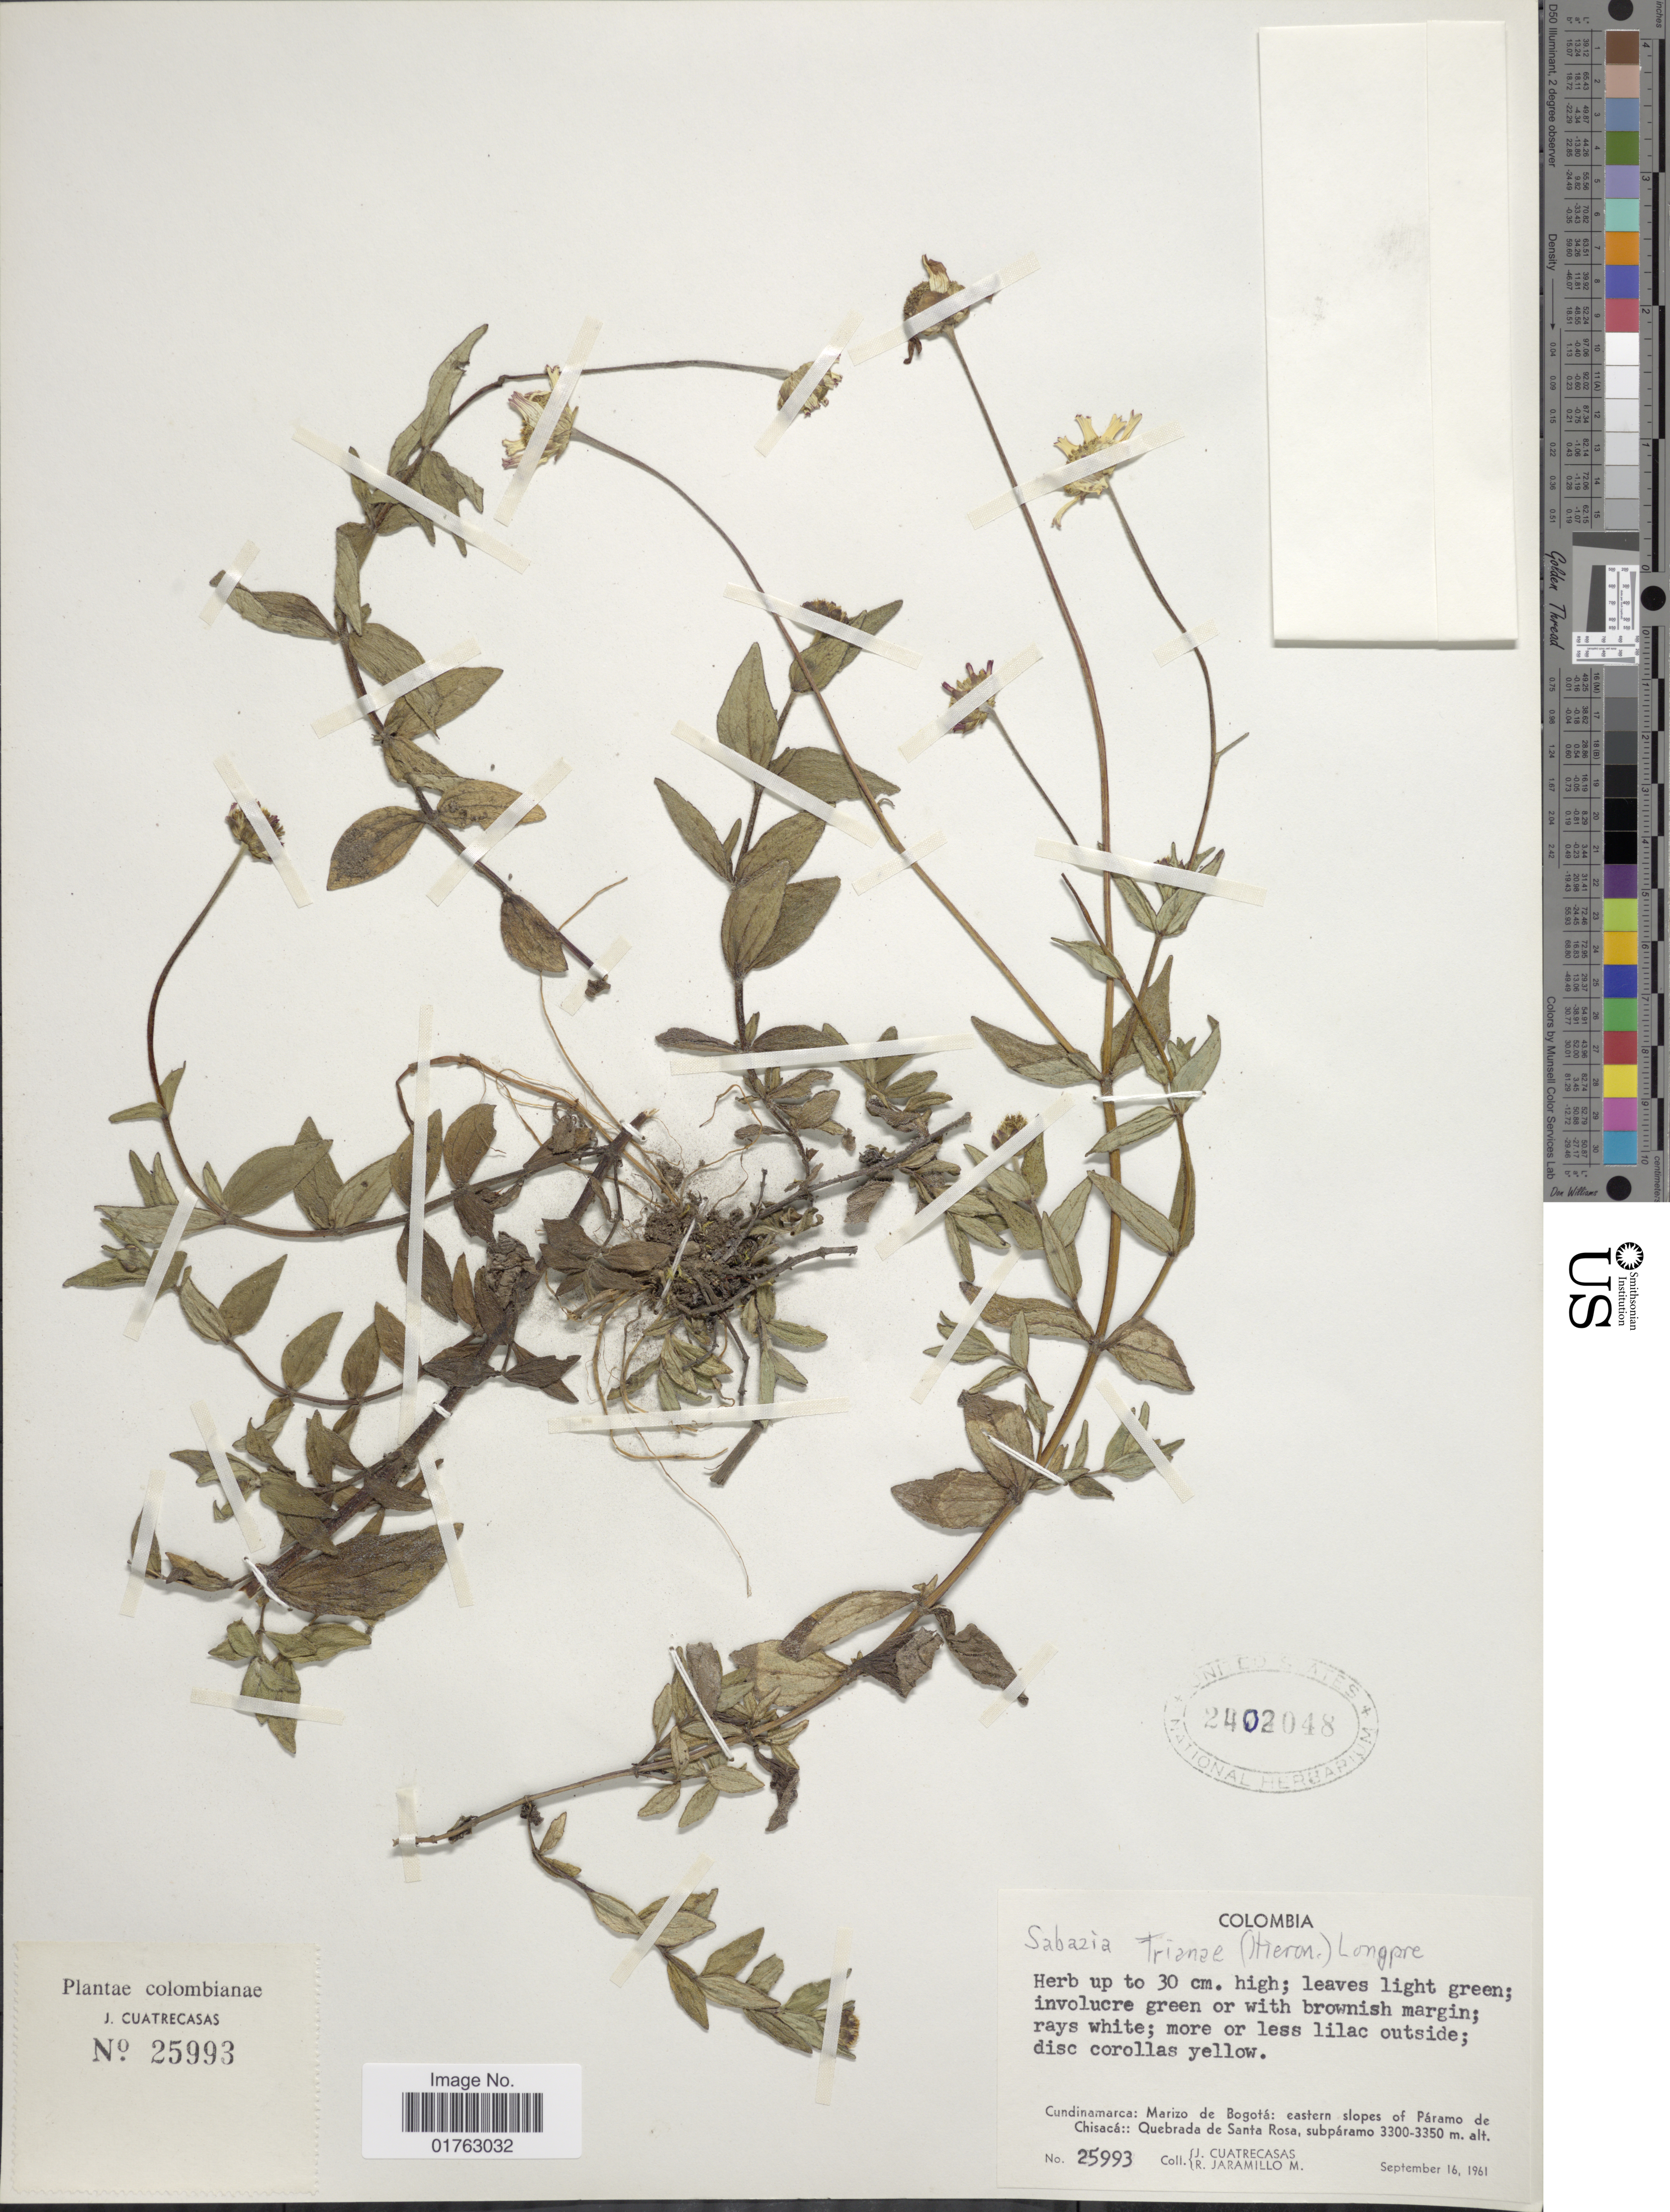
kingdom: Plantae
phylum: Tracheophyta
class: Magnoliopsida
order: Asterales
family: Asteraceae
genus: Sabazia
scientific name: Sabazia trianae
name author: (Hieron.) Longpre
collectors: J. Cuatrecasas & R. Jaramillo M.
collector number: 25993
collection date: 1961-09-16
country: Colombia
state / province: Cundinamarca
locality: Marizo de Bogota: eastern slopes of Paramo de Chisaca: Quebrada de Santa Rosa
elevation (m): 3300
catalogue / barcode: US 2402048